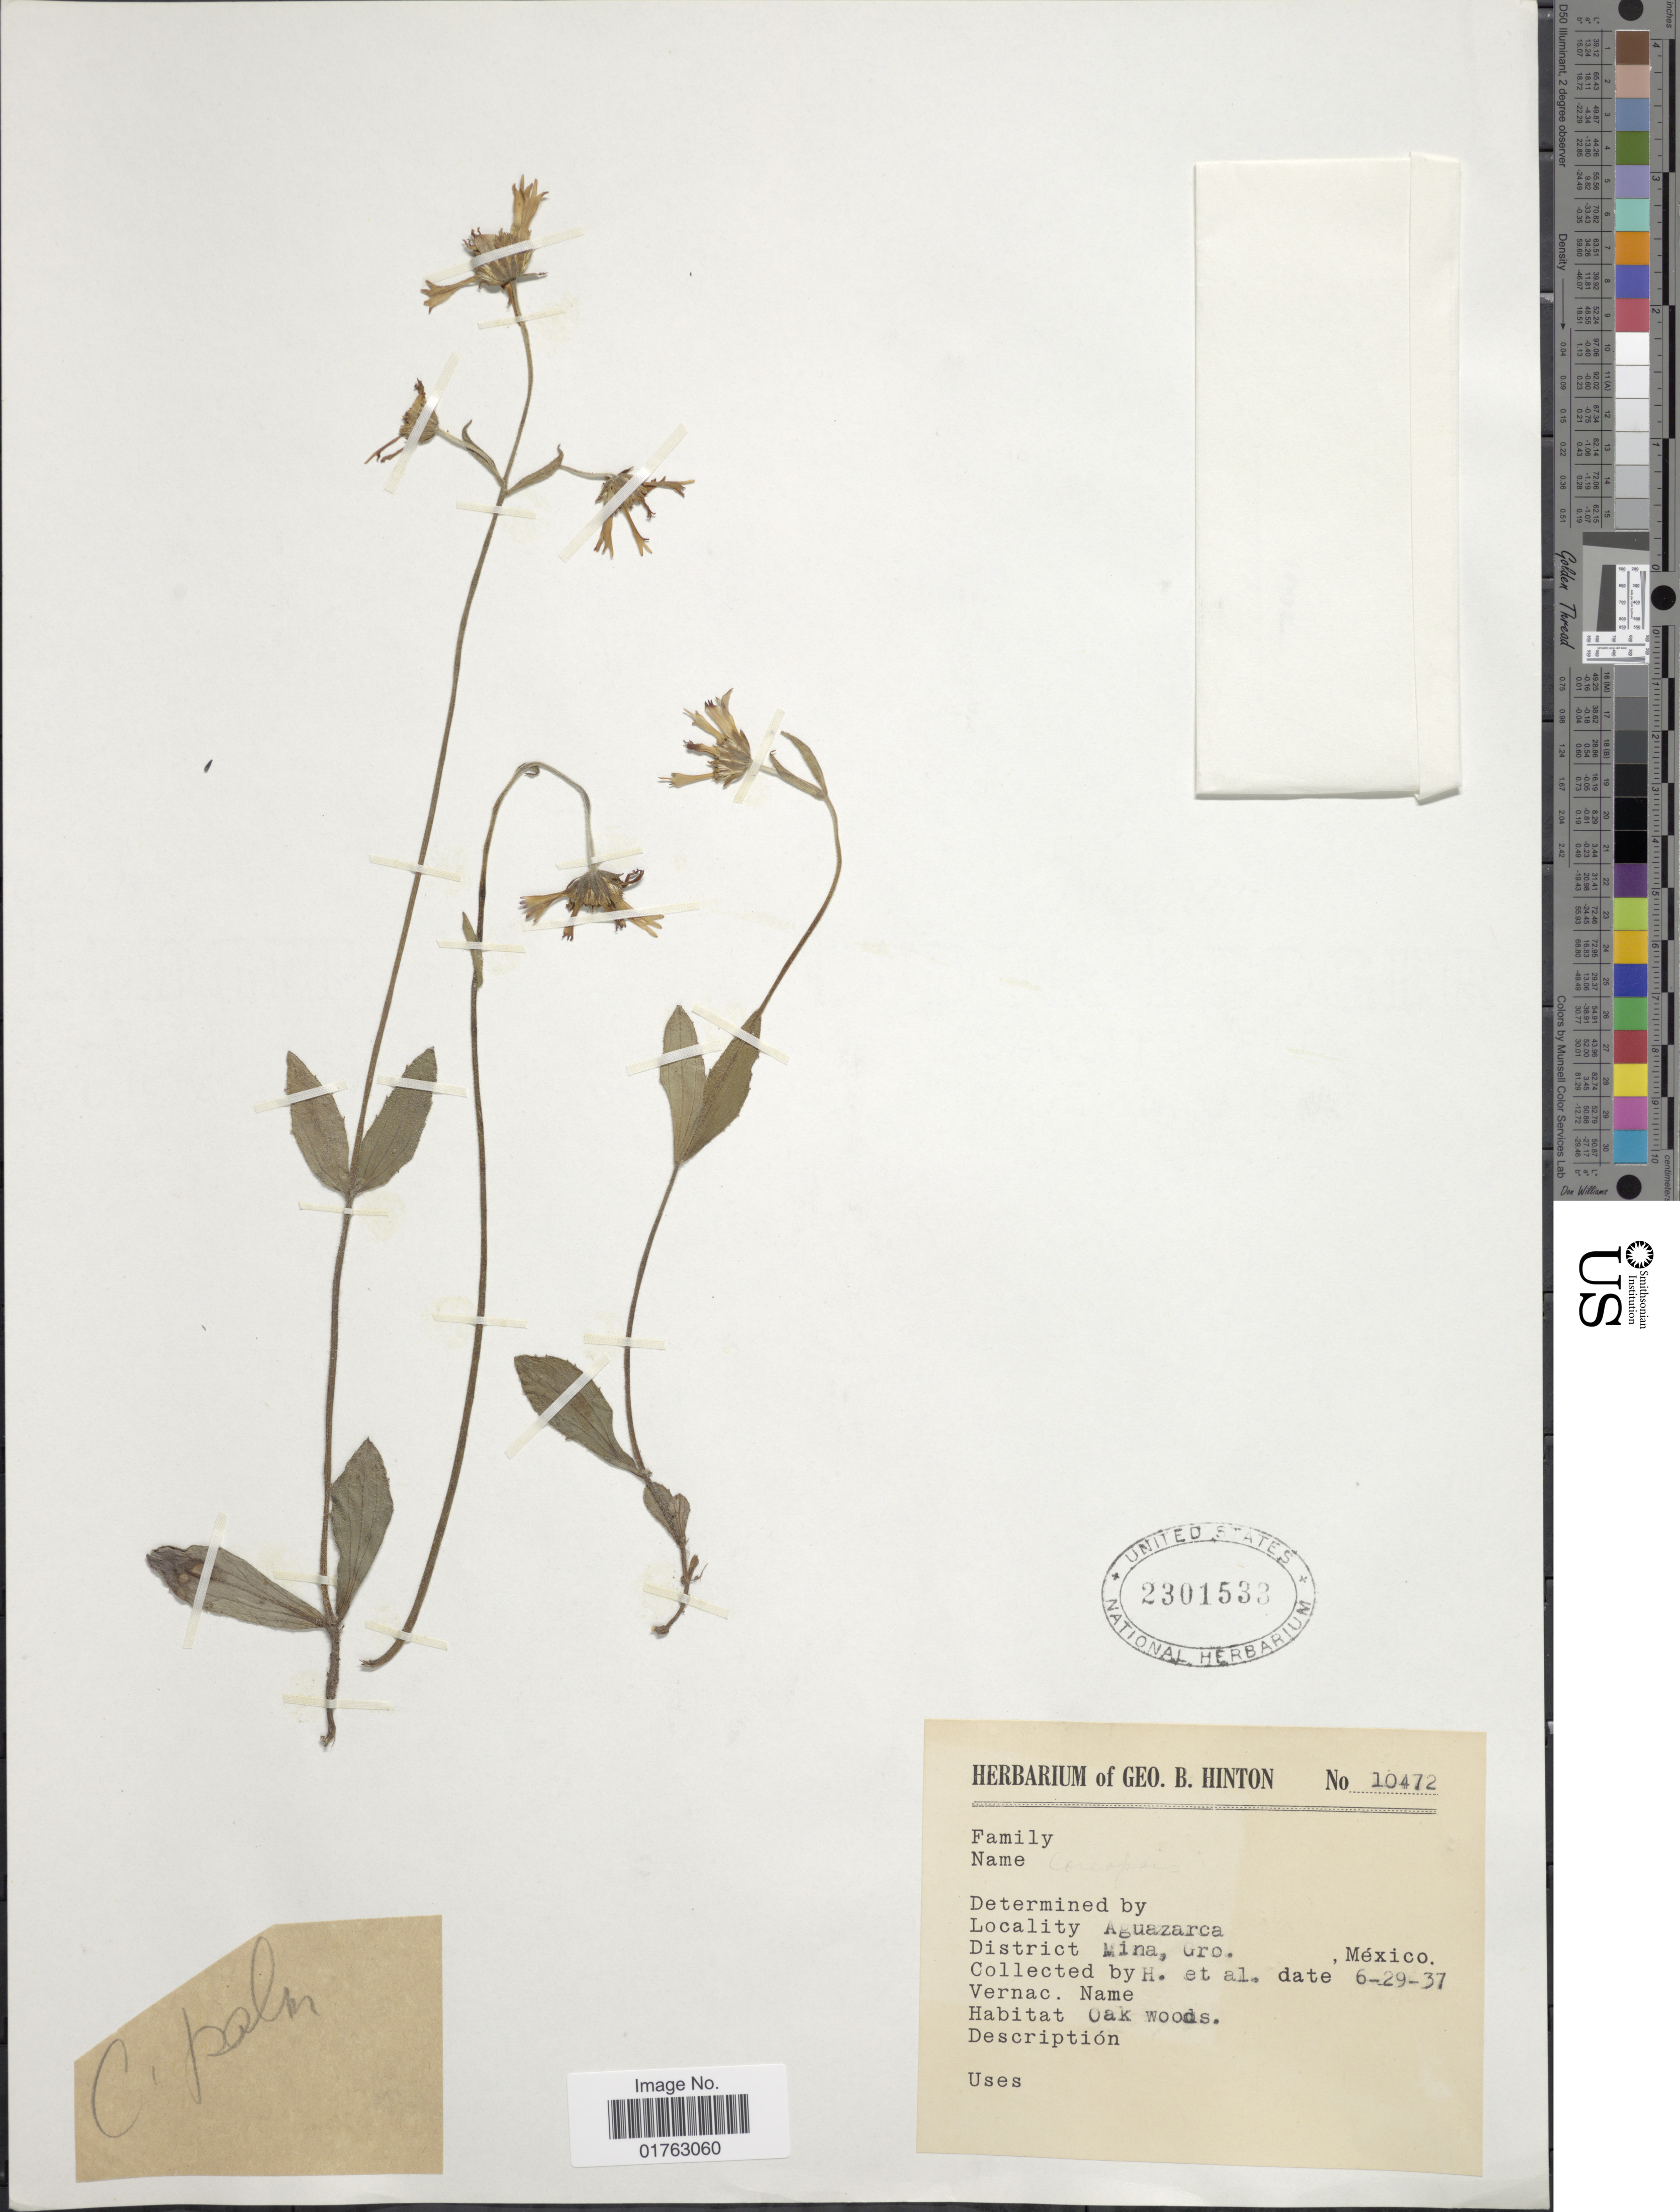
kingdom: Plantae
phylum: Tracheophyta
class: Magnoliopsida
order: Asterales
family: Asteraceae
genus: Sabazia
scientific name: Sabazia sp.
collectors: G. B. Hinton & et al.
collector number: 10472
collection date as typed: Transcribed d/m/y: 29/6/37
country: Mexico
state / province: Guerrero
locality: Aguazarca, Mina, Gro.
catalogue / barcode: US 2301533